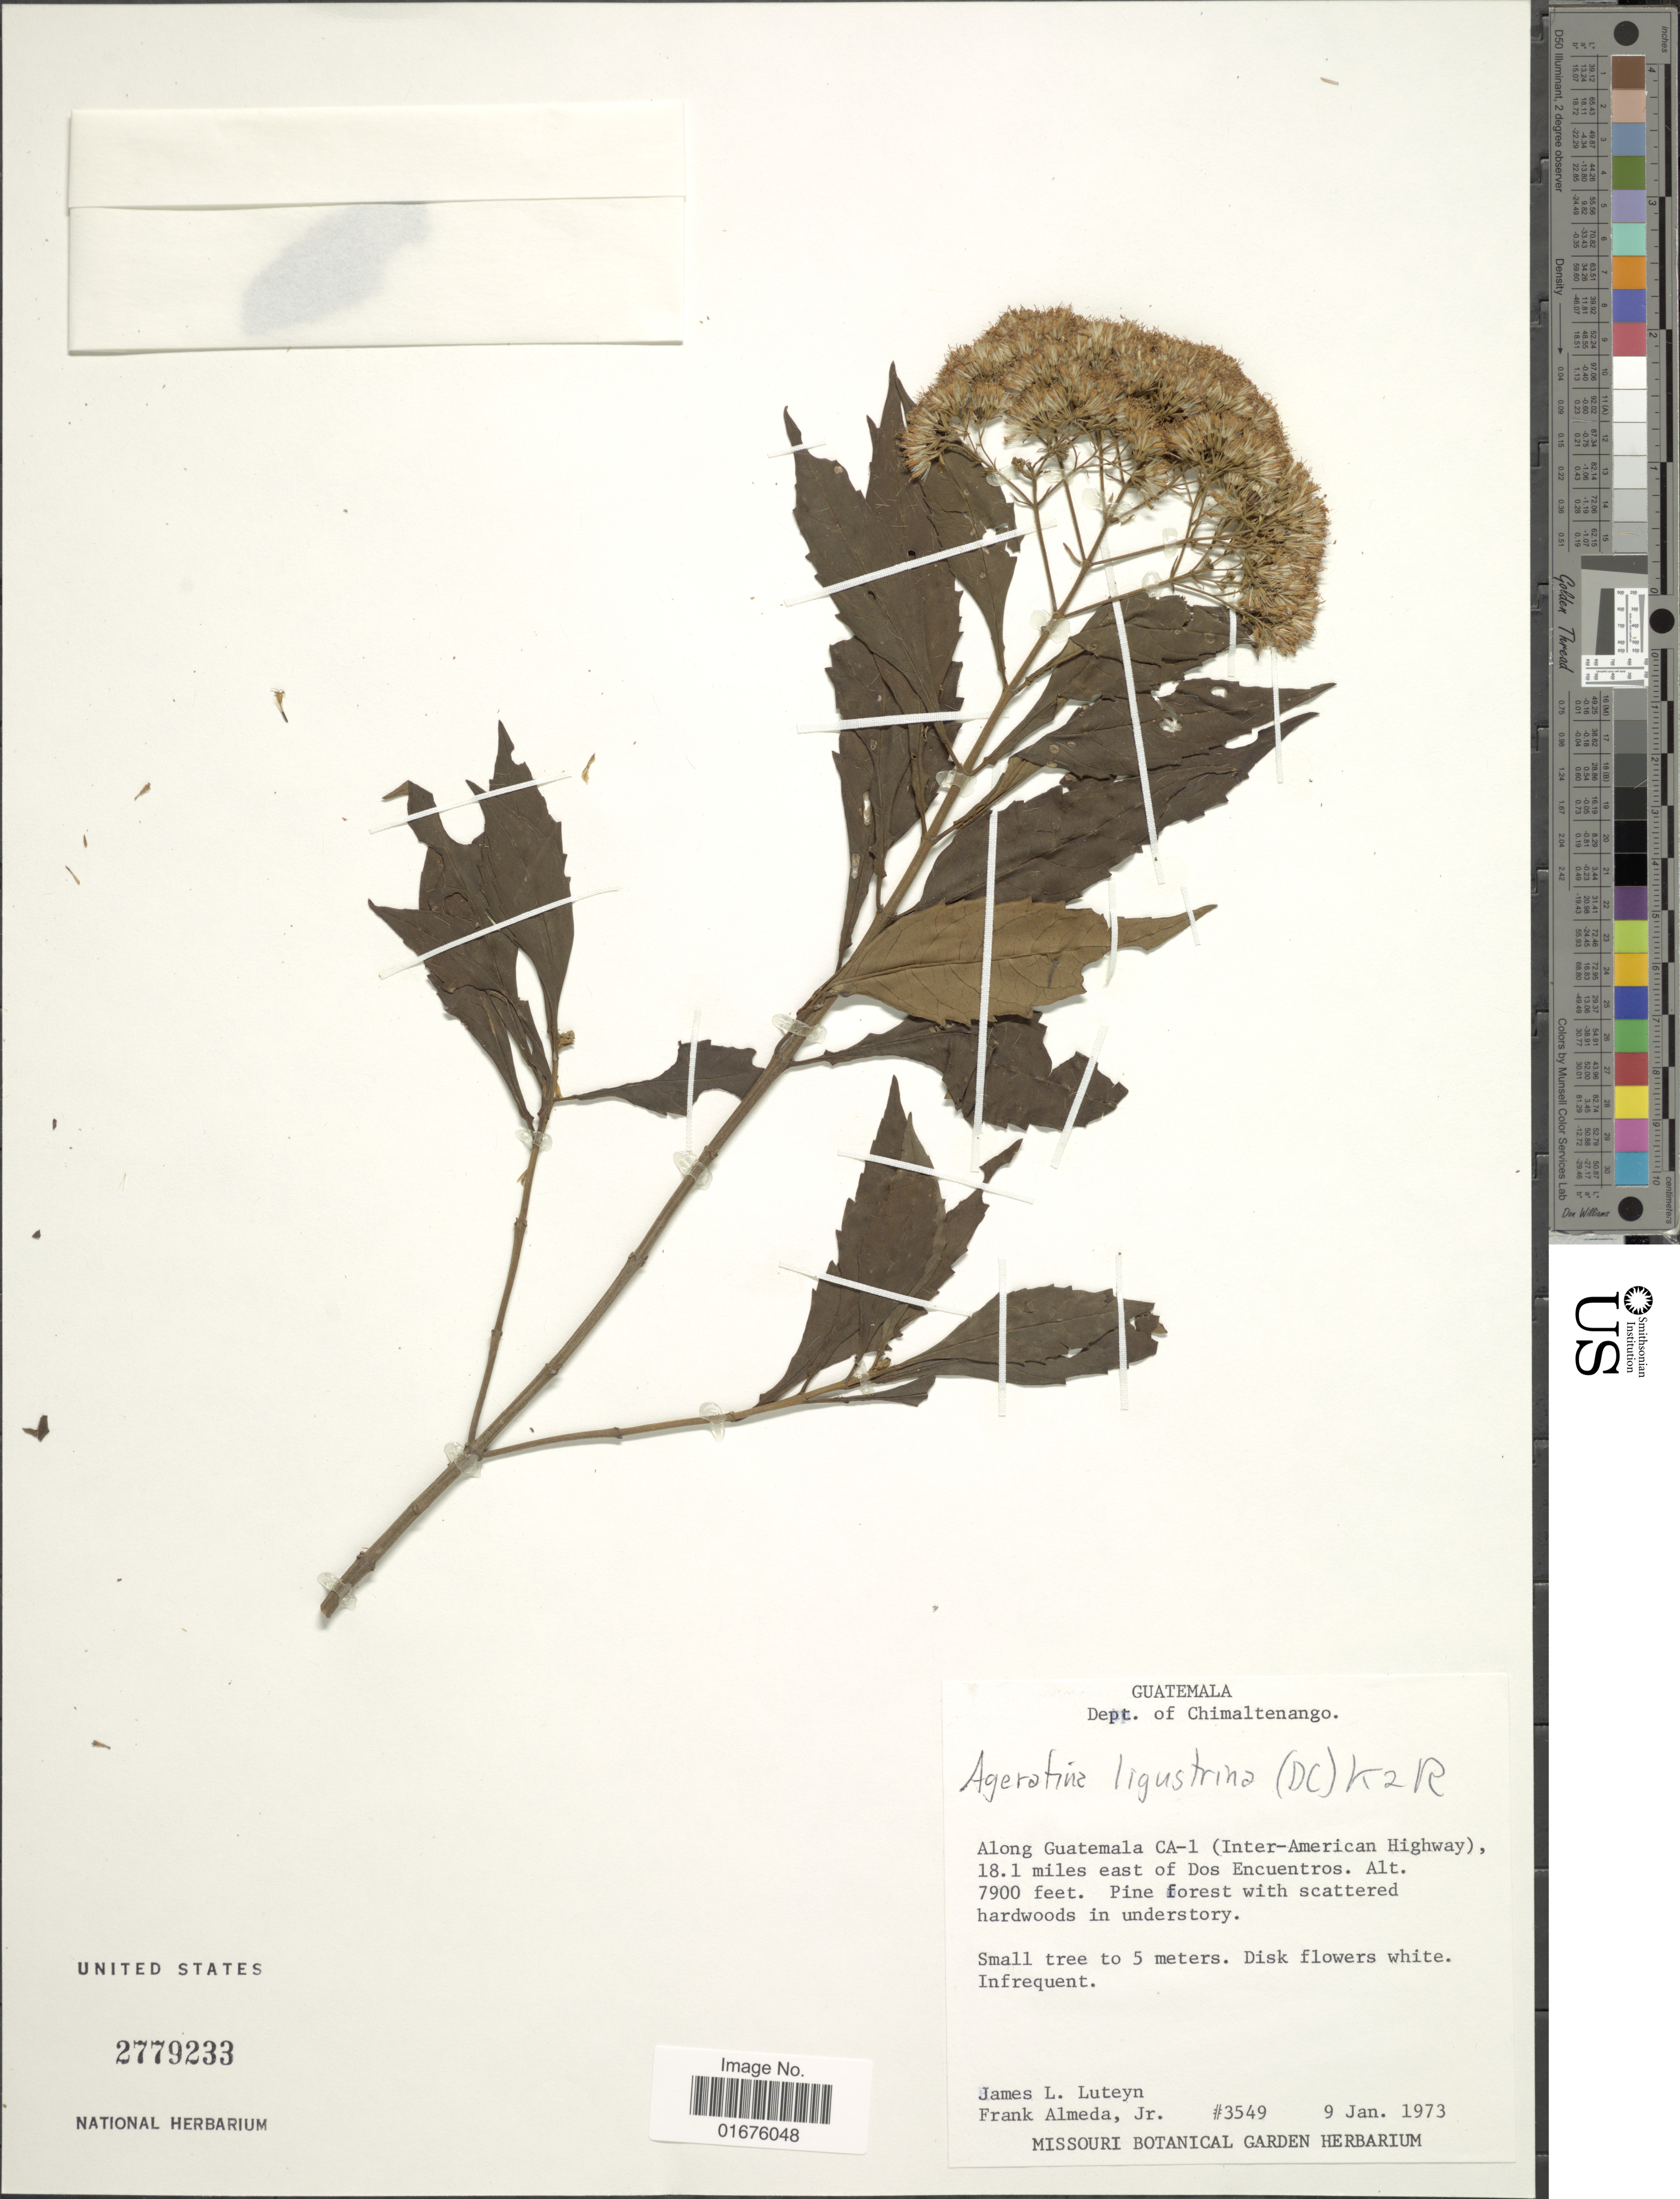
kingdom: Plantae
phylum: Tracheophyta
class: Magnoliopsida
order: Asterales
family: Asteraceae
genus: Ageratina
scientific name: Ageratina ligustrina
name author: (DC.) R.M. King & H. Rob.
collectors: J. L. Luteyn & F. Almeda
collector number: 3549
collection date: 1973-01-09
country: Guatemala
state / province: Chimaltenango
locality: Along Guatemala CA-1 (Inter-American Highway), 18.1 miles east of Dos Encuentros, Pine forest with scattered hardwoods in undersory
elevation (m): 2408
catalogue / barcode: US 2779233